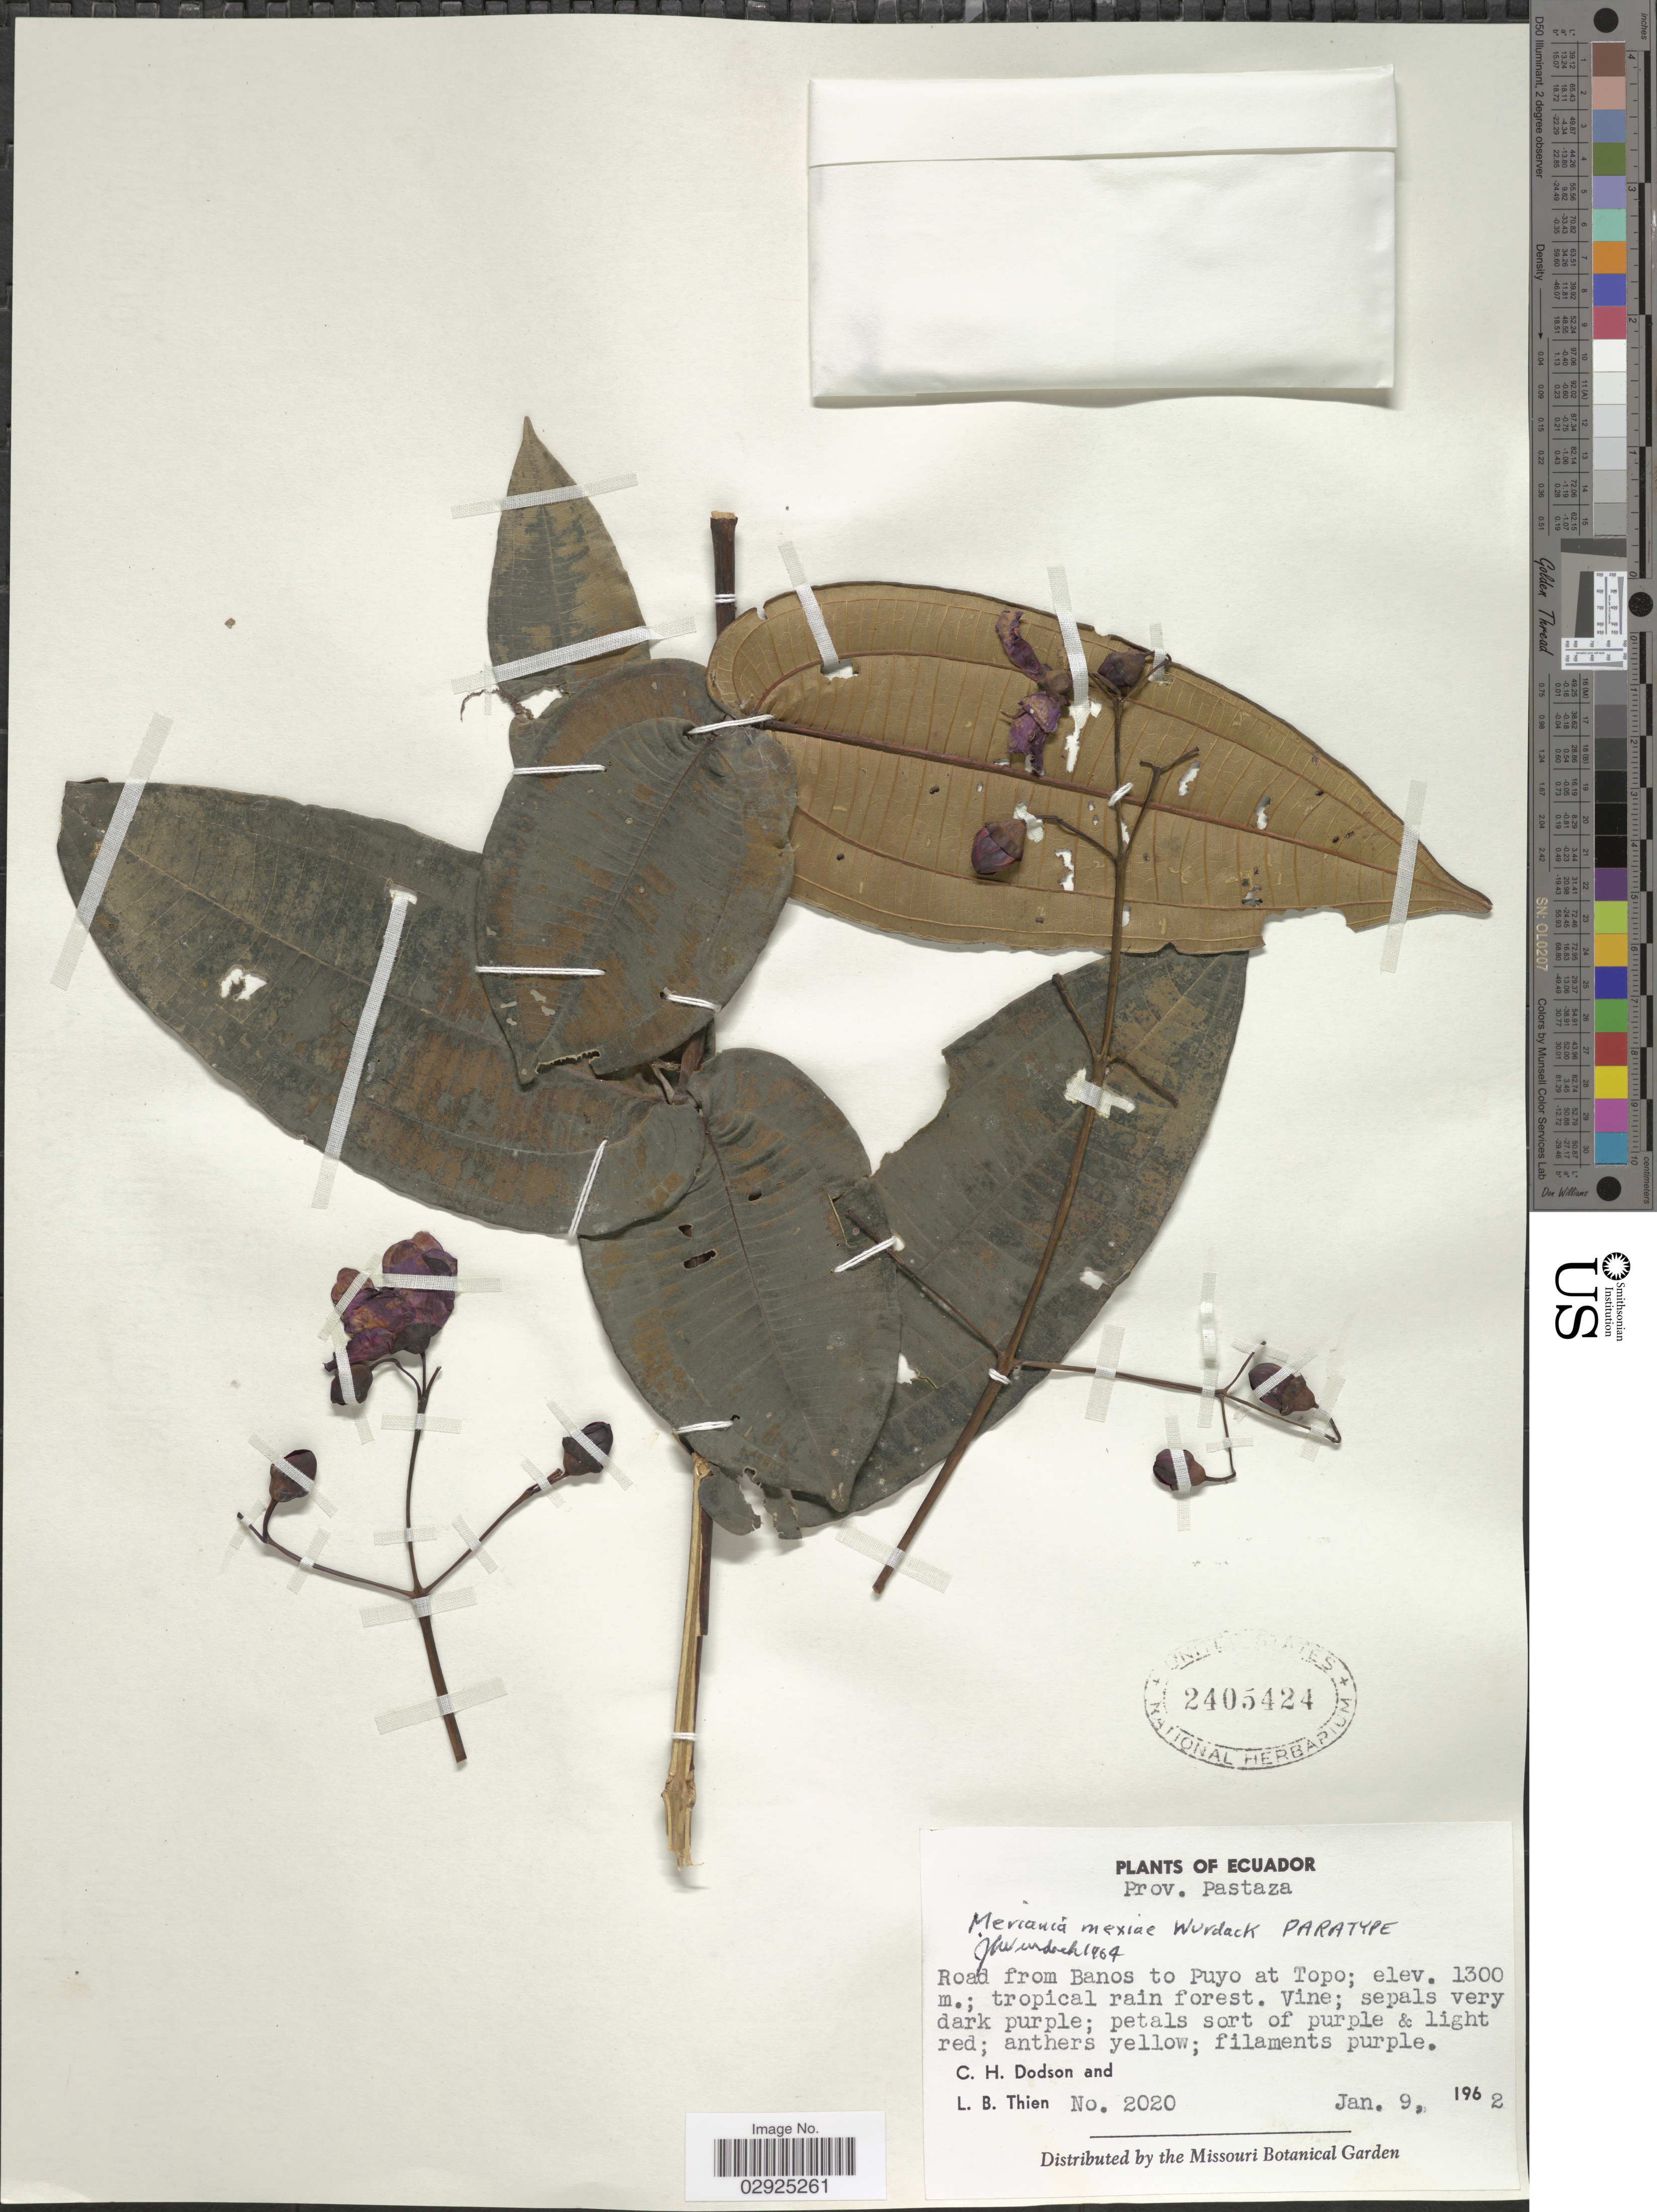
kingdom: Plantae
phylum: Tracheophyta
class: Magnoliopsida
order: Myrtales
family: Melastomataceae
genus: Meriania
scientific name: Meriania mexiae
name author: Wurdack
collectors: C. H. Dodson & L. Thien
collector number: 2020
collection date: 1962-01-09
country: Ecuador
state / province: Pastaza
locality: Road from Banos to Puyo at Topo.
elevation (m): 1300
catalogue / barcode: US 2405424